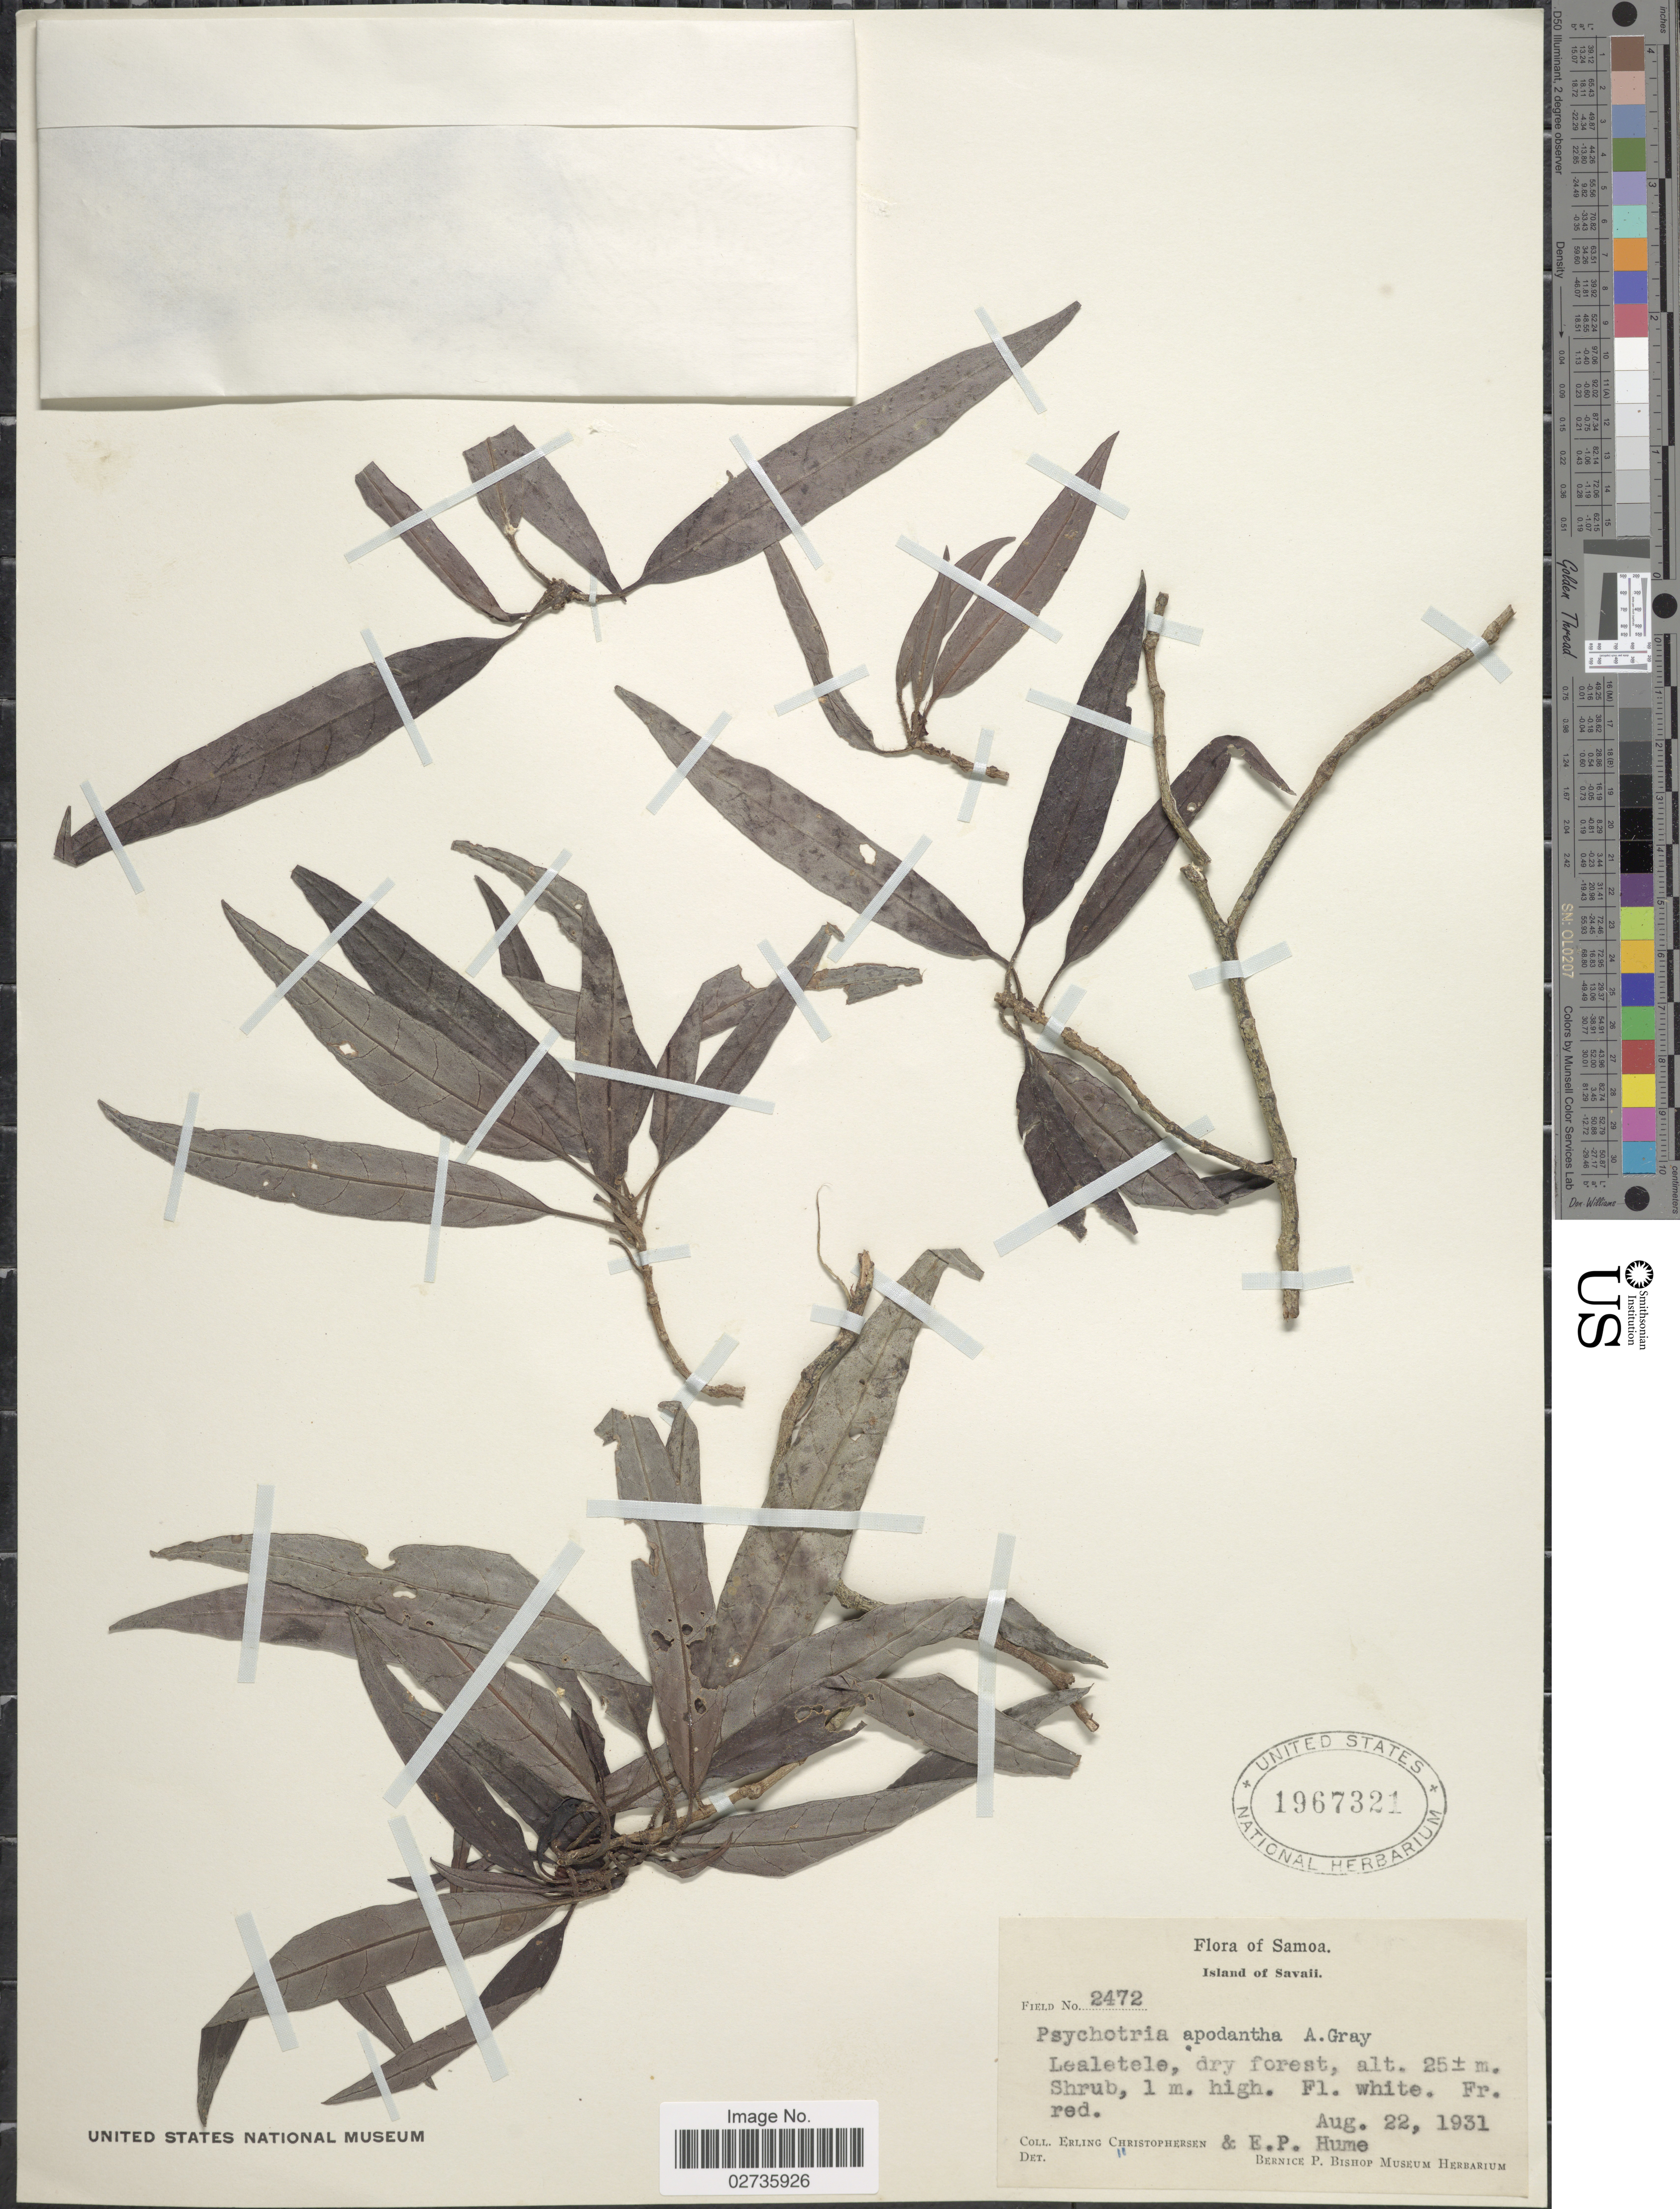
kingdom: Plantae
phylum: Tracheophyta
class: Magnoliopsida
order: Gentianales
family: Rubiaceae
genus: Psychotria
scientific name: Psychotria apodantha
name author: A. Gray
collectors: E. Christophersen & E. P. Hume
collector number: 2472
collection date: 1931-08-22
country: Samoa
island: Savai'i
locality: Samoa, Island of Savaii, Lealetele, dry forest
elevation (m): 25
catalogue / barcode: US 1967321